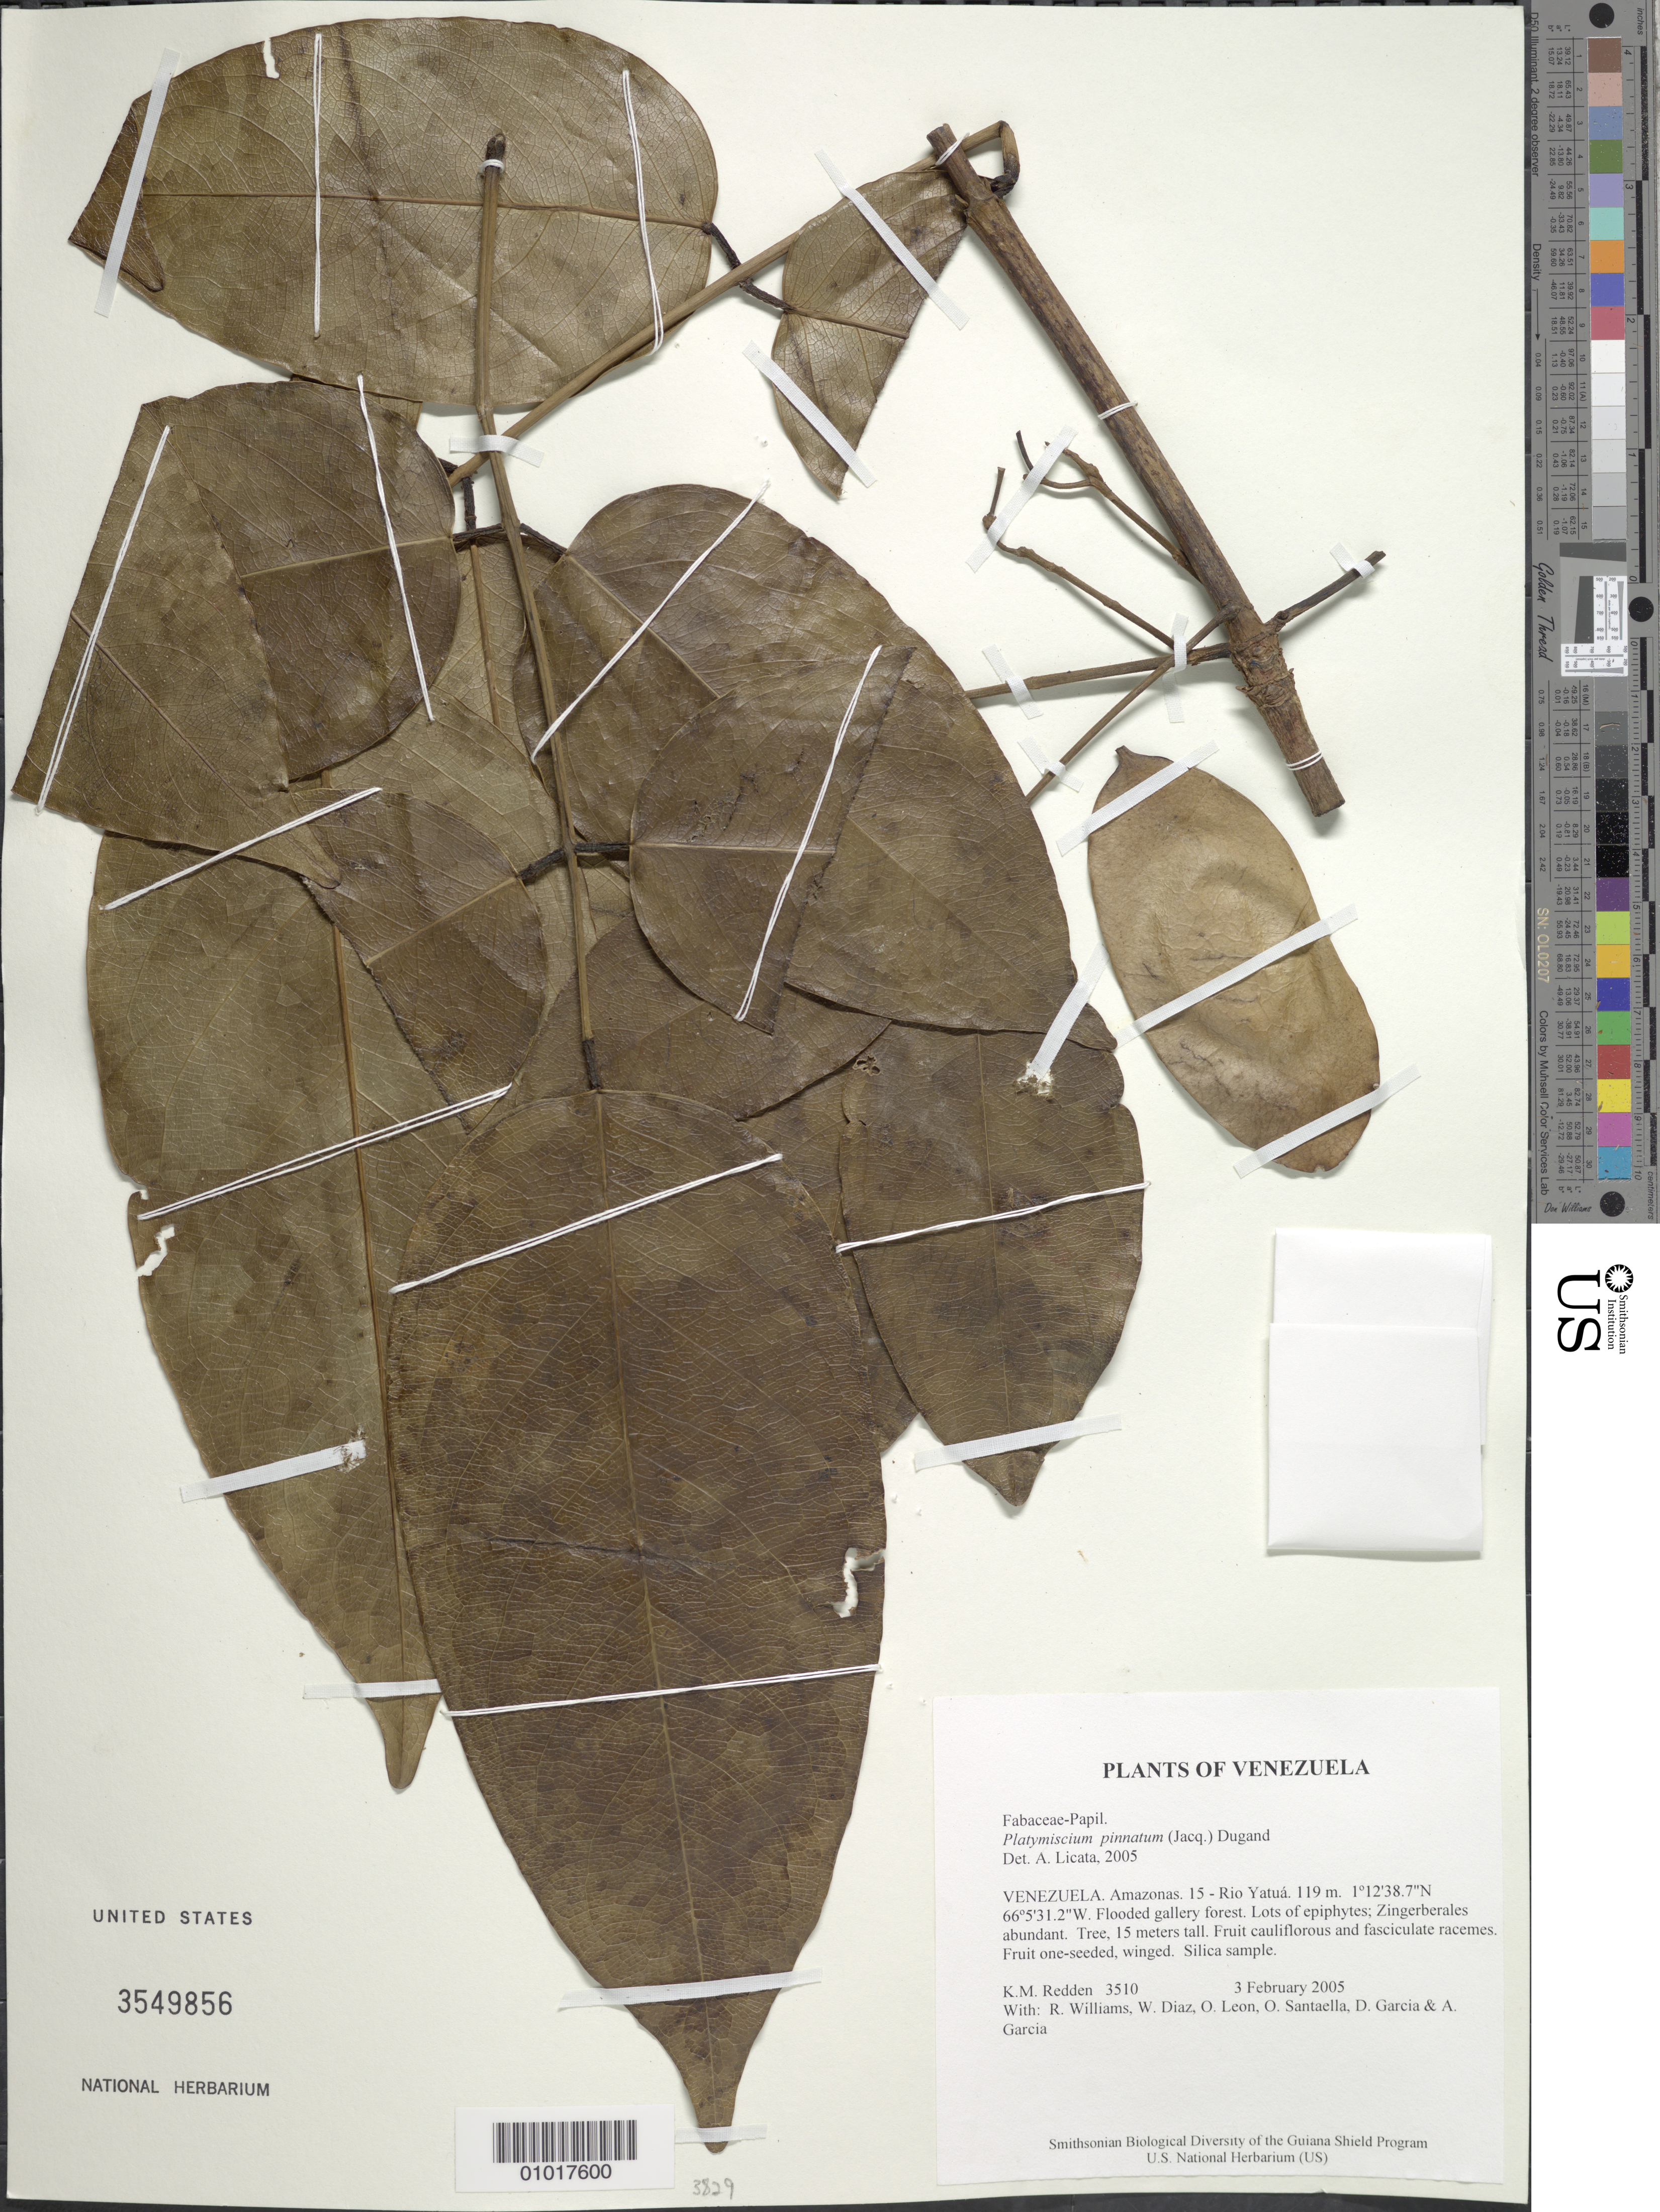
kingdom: Plantae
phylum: Tracheophyta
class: Magnoliopsida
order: Fabales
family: Fabaceae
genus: Platymiscium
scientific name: Platymiscium pinnatum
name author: (Jacq.) Dugand G.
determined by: Licata, A., (PORT), Univ. Nac. Exp. de los Llanos Ezequiel Zamora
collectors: K. M. Redden, R. Williams, W. Díaz P., O. León, O. Santaella, D. Garcia & A. Garcia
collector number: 3510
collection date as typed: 3 February 2005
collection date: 2005-02-03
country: Venezuela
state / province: Amazonas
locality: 15 - Rio Yatuá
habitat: Flooded gallery forest. Lots of epiphytes; Zingerberales abundant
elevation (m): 119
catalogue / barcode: US 3549856